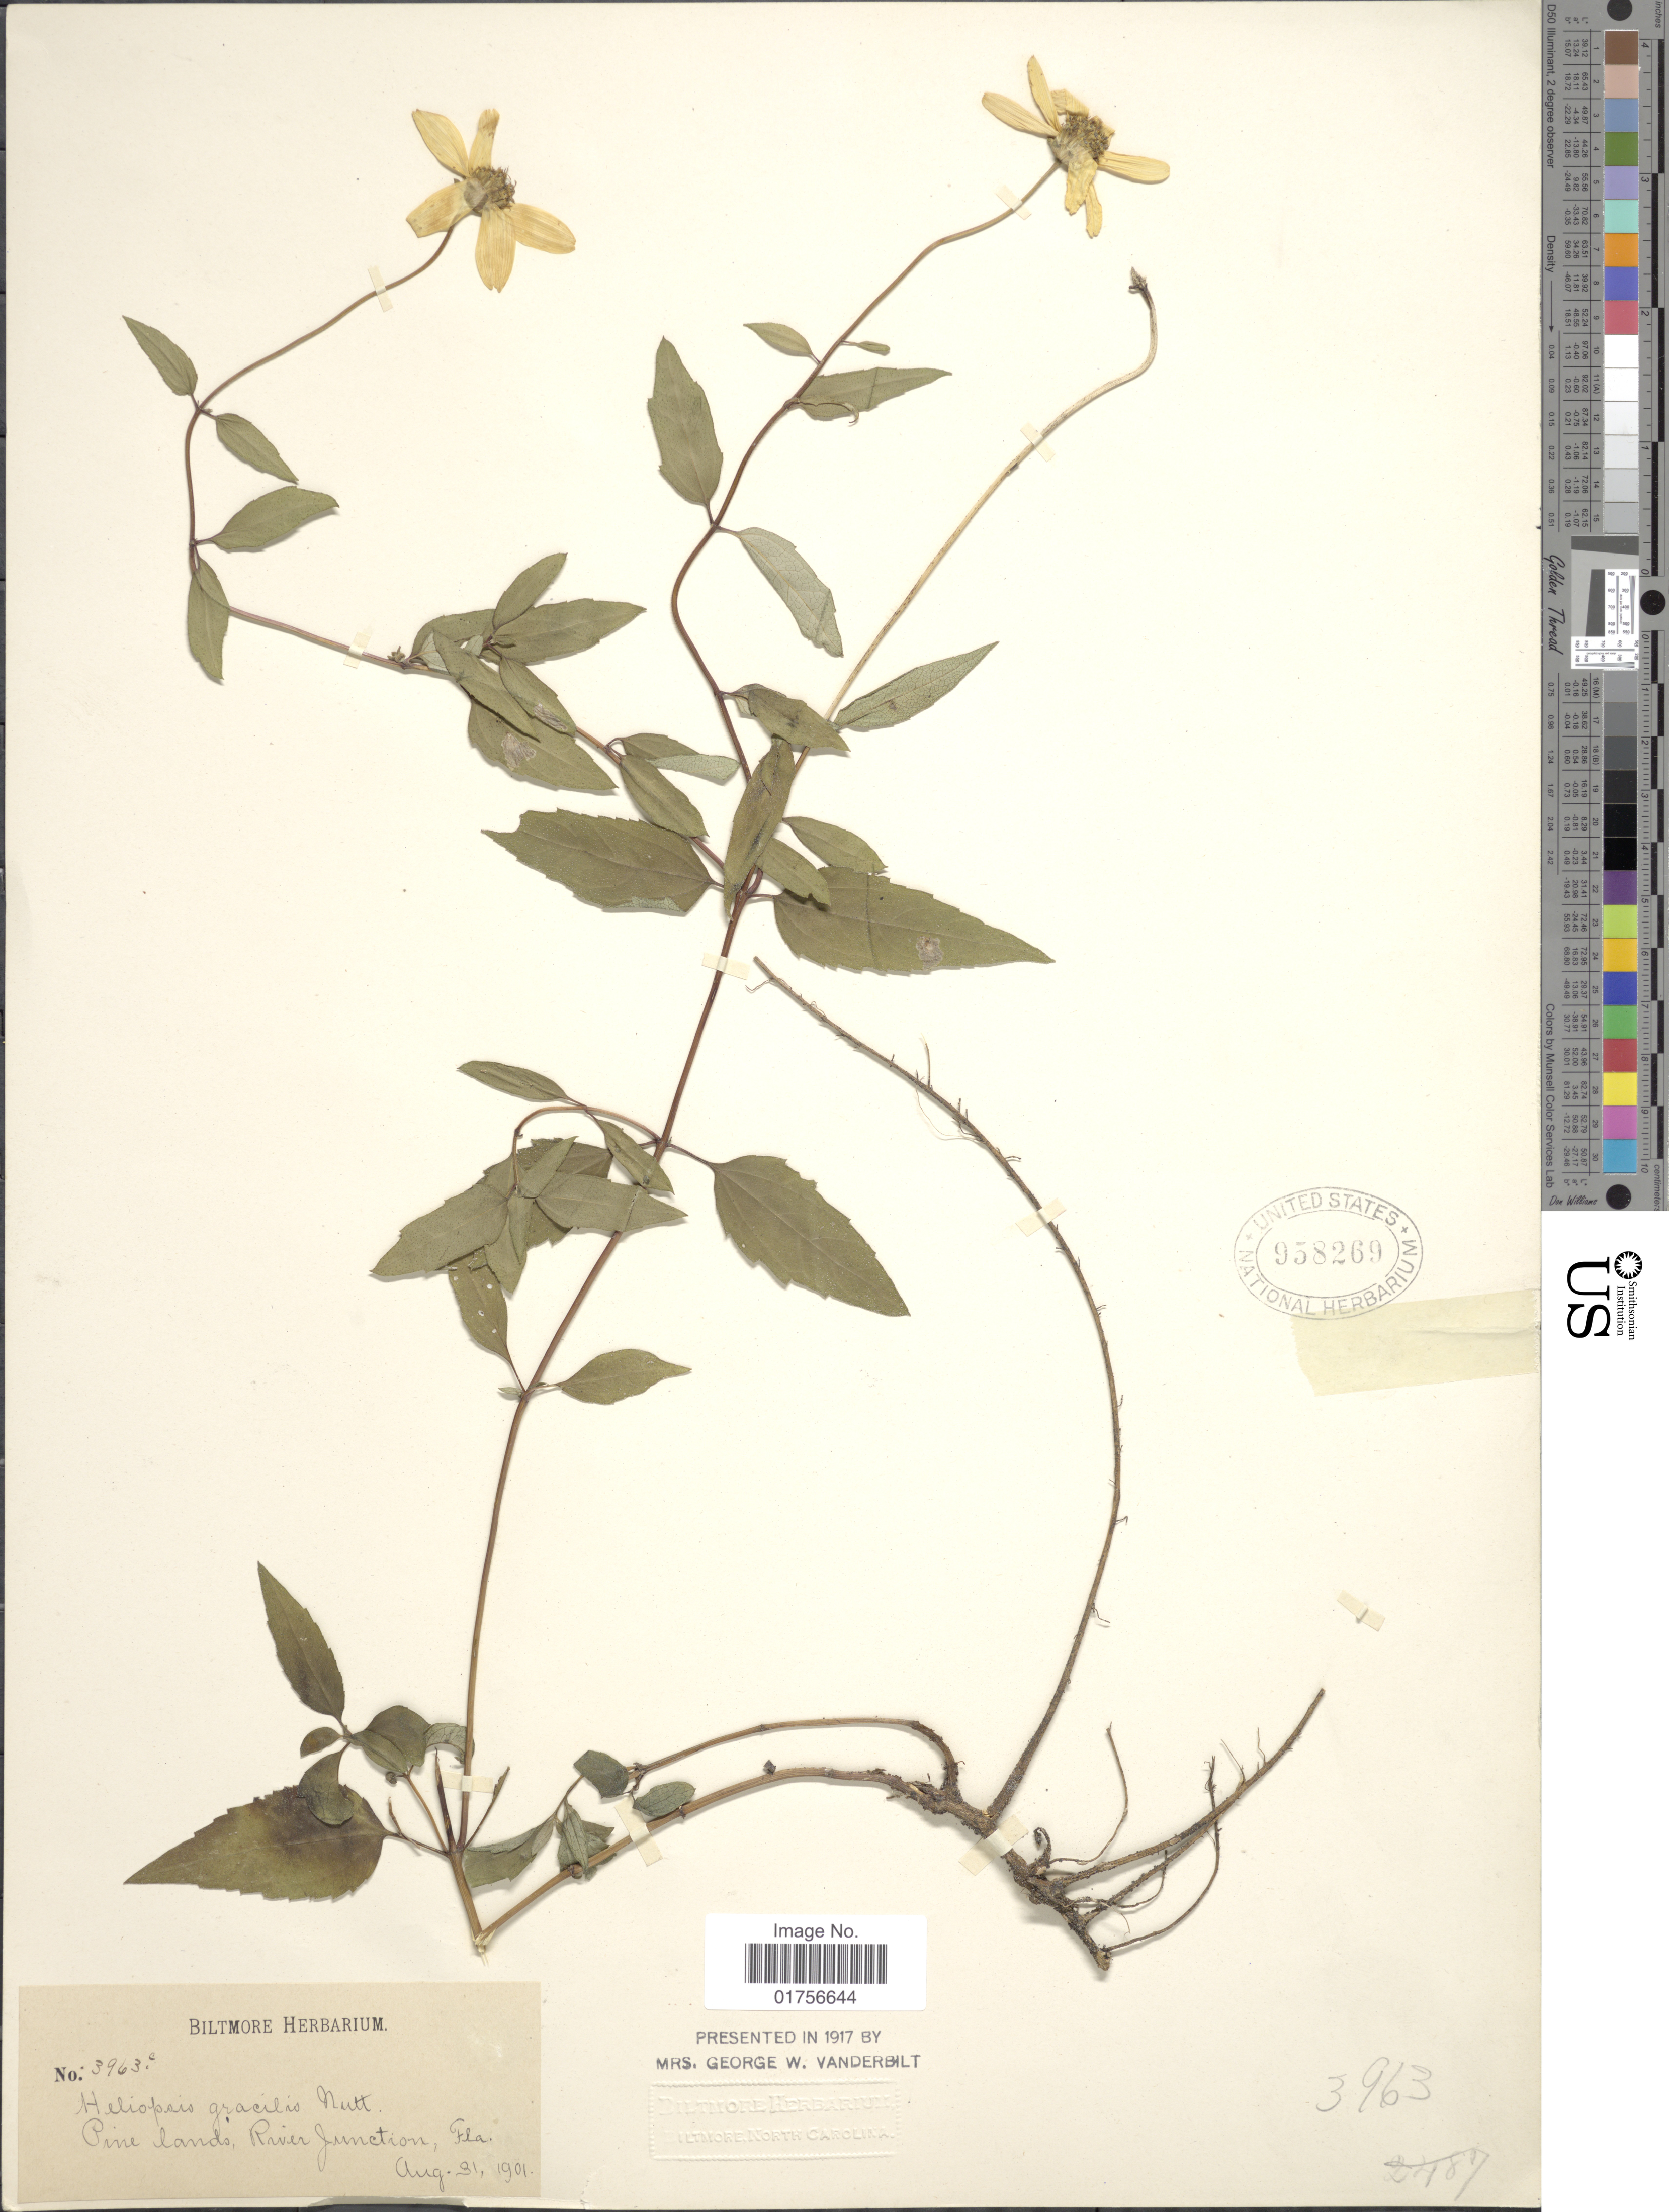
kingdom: Plantae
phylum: Tracheophyta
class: Magnoliopsida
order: Asterales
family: Asteraceae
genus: Heliopsis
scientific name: Heliopsis gracilis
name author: Nutt.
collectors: ex herb. Biltmore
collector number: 3963c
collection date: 1901-08-31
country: United States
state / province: Florida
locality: Pine lands, River Junction, Fla.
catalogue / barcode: US 958269